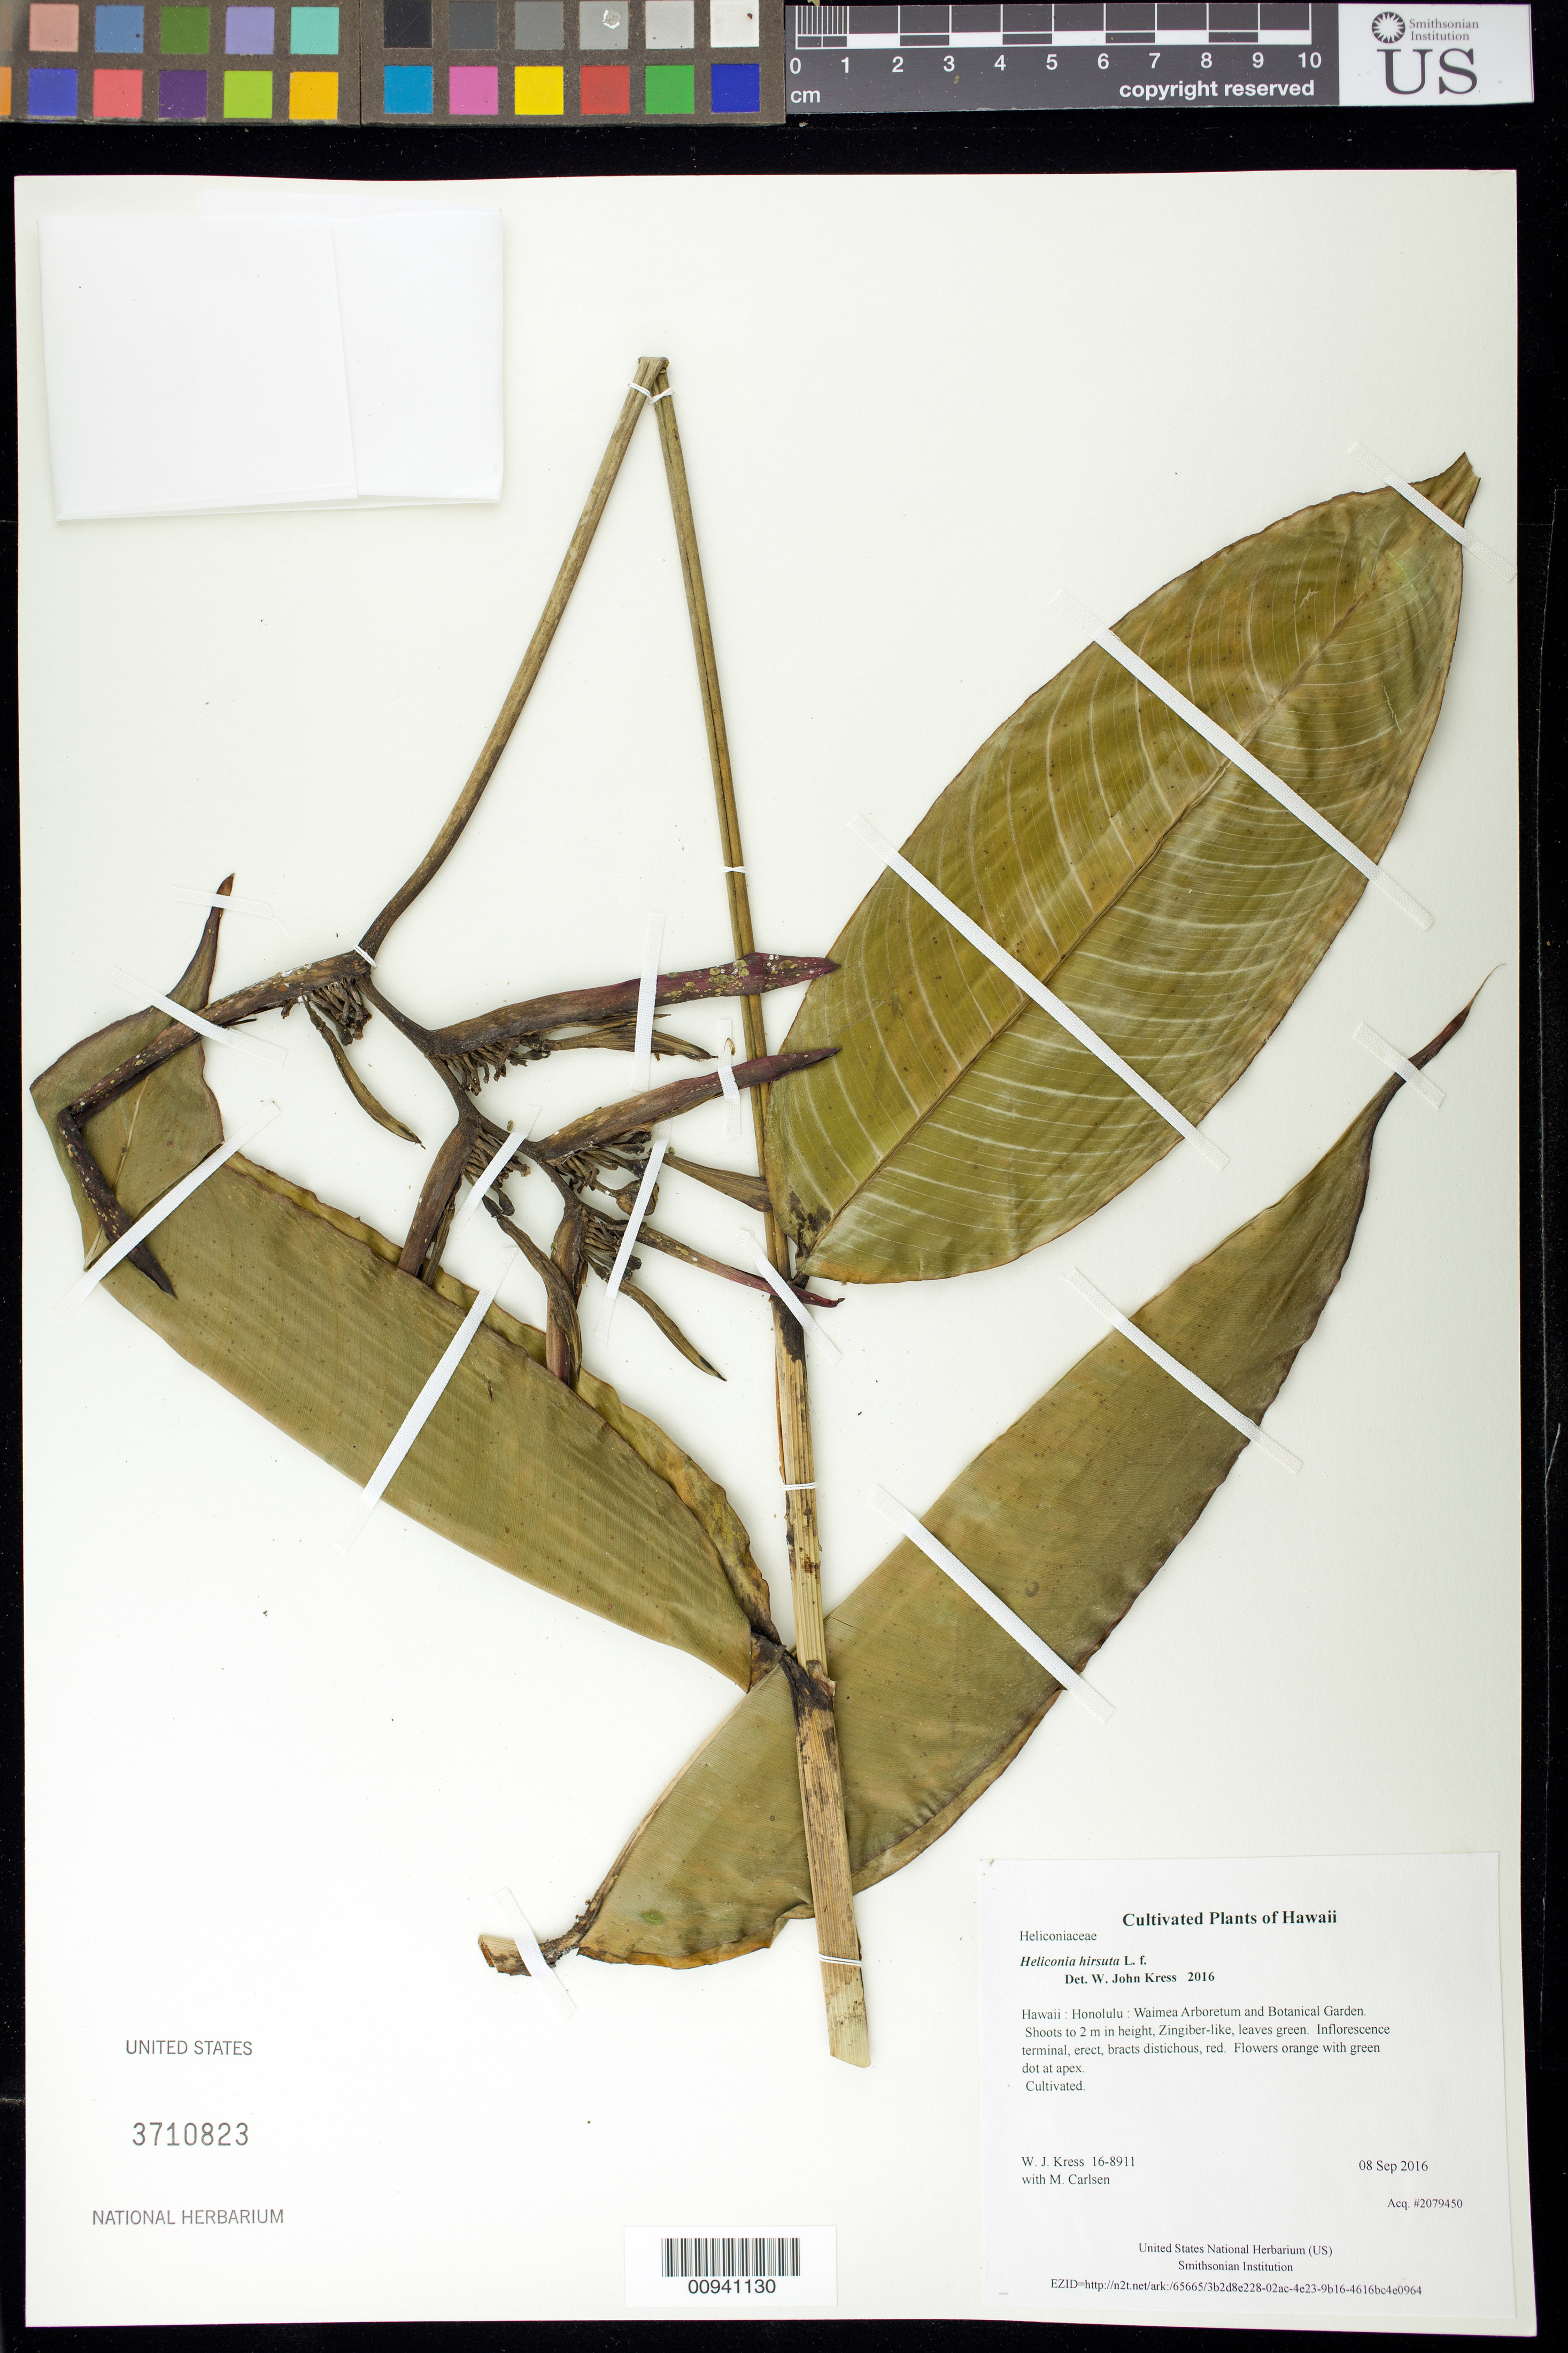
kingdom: Plantae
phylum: Tracheophyta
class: Liliopsida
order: Zingiberales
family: Heliconiaceae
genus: Heliconia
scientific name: Heliconia hirsuta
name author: L. f.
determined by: Kress, W. J., (US), Smithsonian Institution - National Museum of Natural History (UNITED STATES)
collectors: W. J. Kress & M. M. Carlsen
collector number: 16-8911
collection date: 2016-09-08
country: United States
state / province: Hawaii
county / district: Honolulu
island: Oahu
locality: Waimea Arboretum and Botanical Garden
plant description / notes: Frozen tissue stored in Biorepository at AG5NO04; dried tissue stored at AG5NO03.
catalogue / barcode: US 3710823